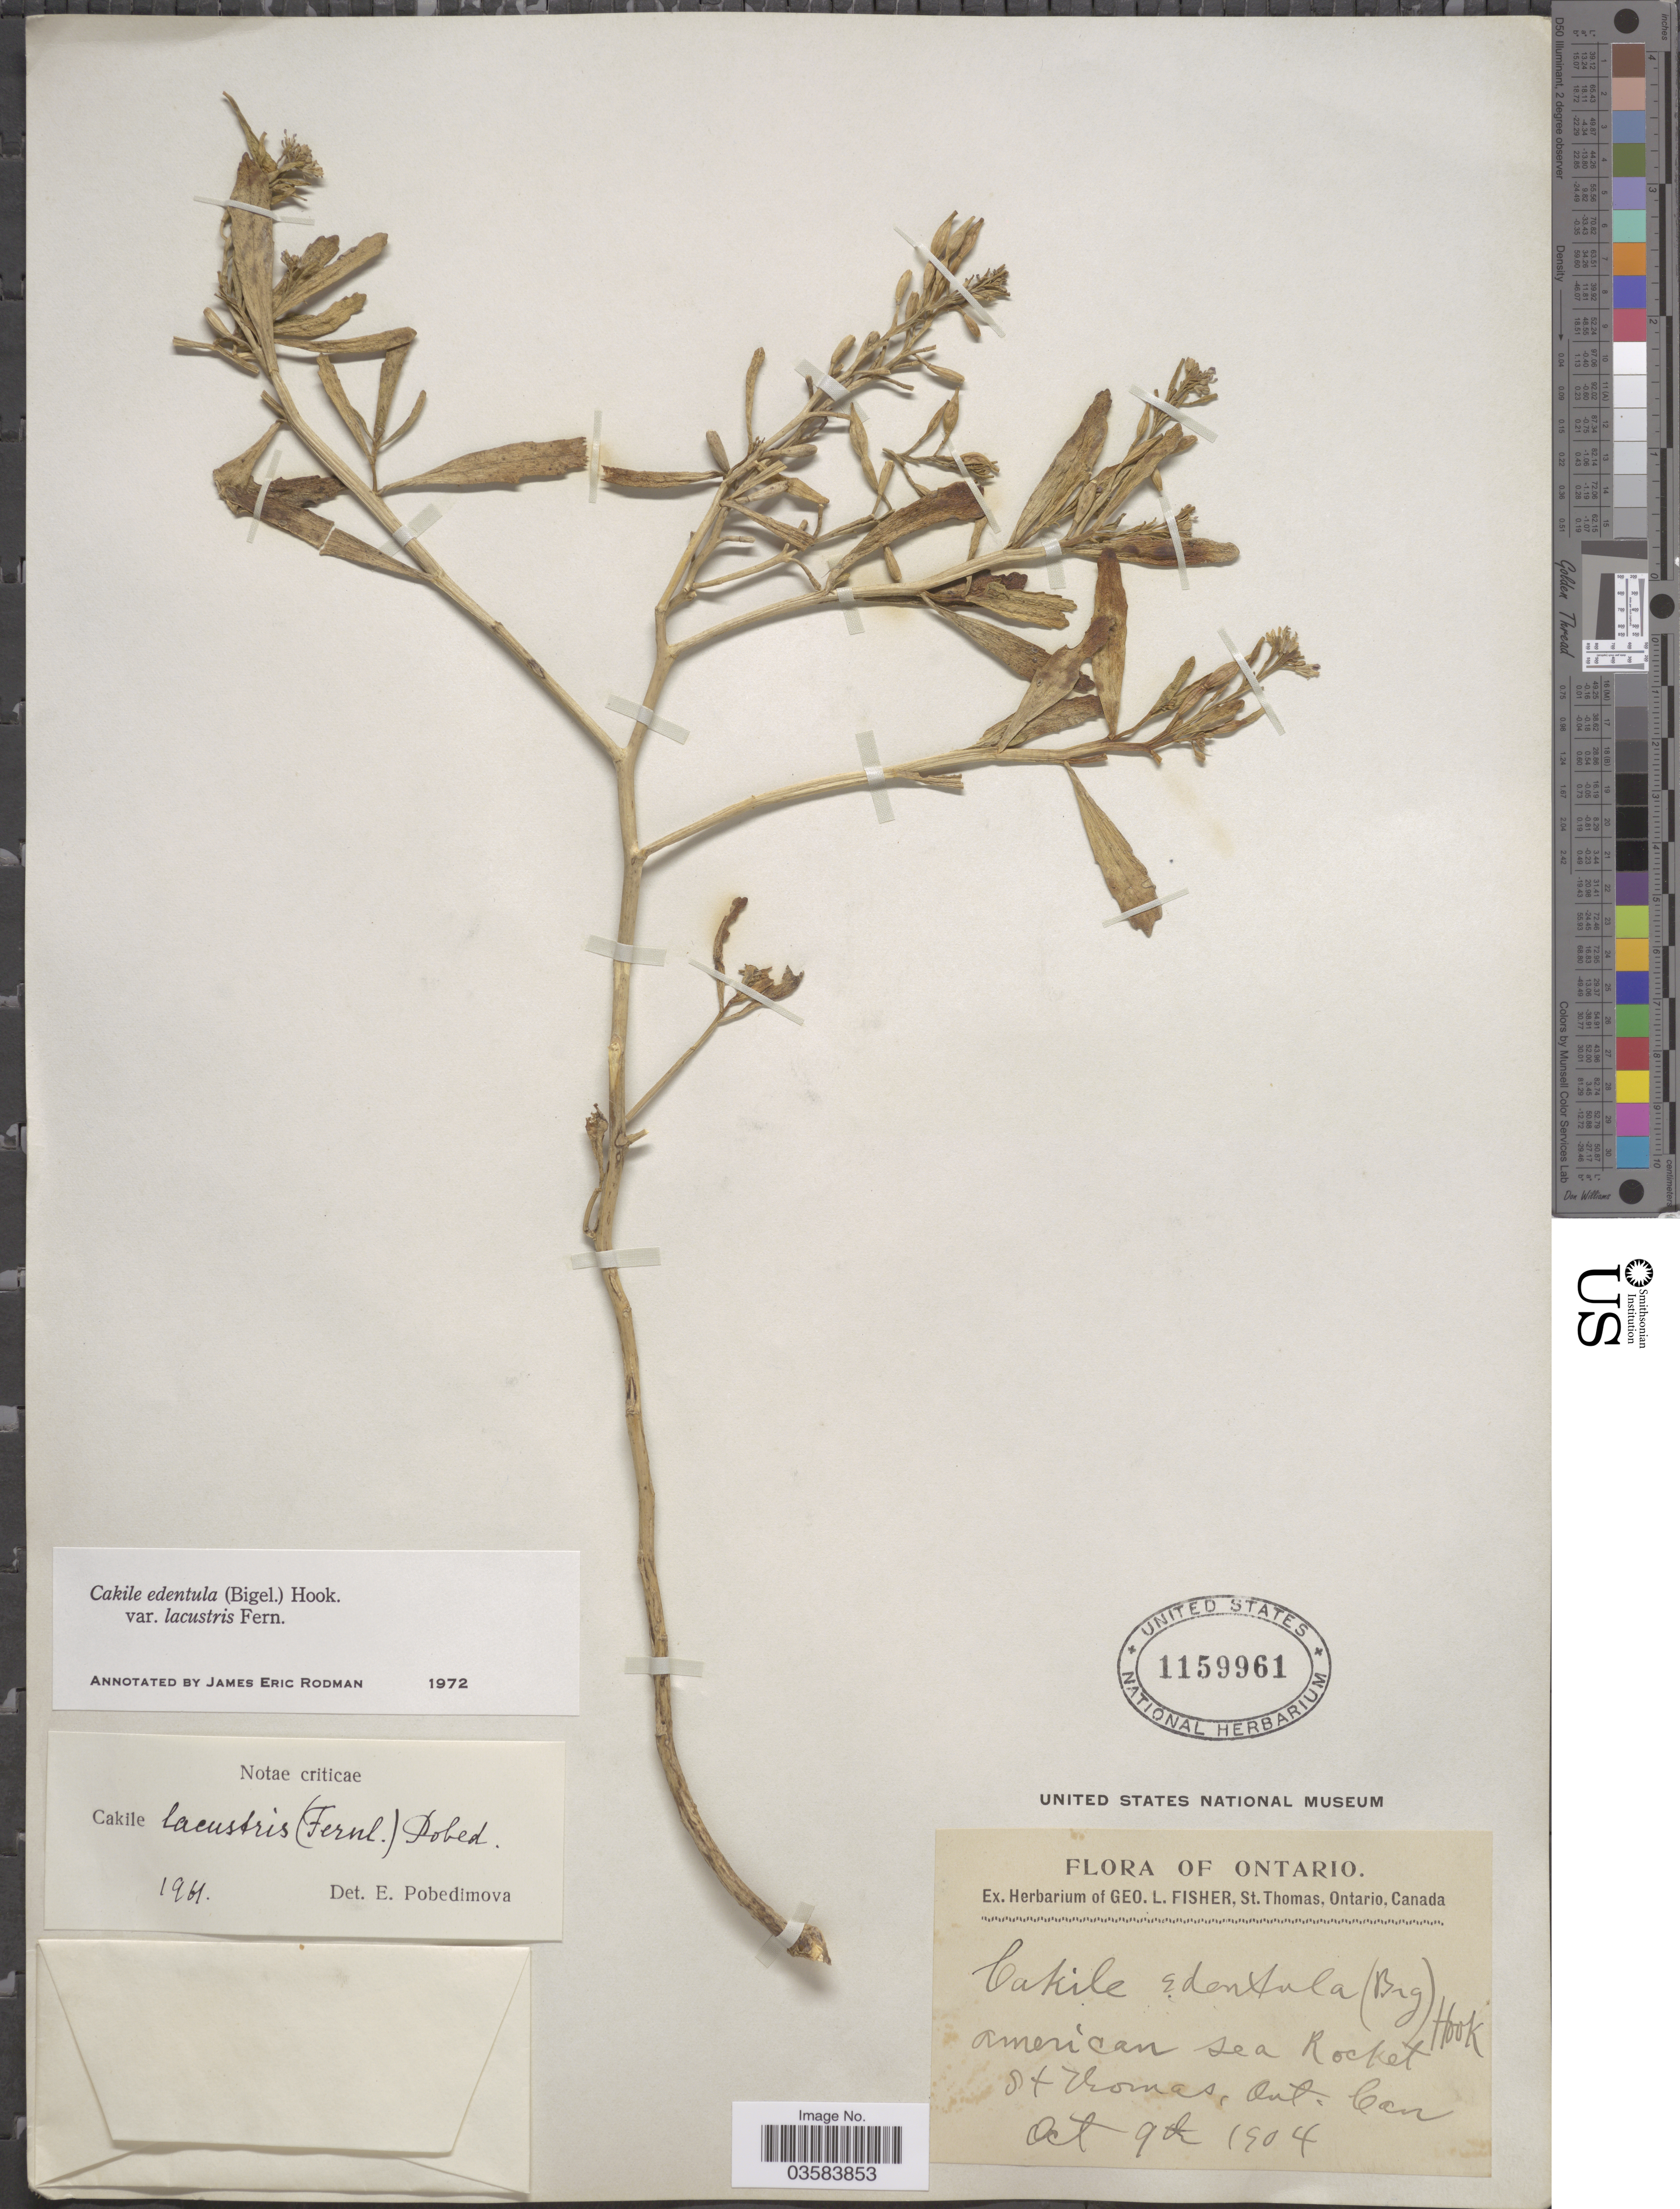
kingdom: Plantae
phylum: Tracheophyta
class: Magnoliopsida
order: Brassicales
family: Brassicaceae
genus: Cakile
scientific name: Cakile edentula var. lacustris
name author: Fernald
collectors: ex herb. Geo L. Fisher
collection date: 1904-10-09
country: Canada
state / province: Ontario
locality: St.Thomas. American sea Rocket.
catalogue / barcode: US 1159961